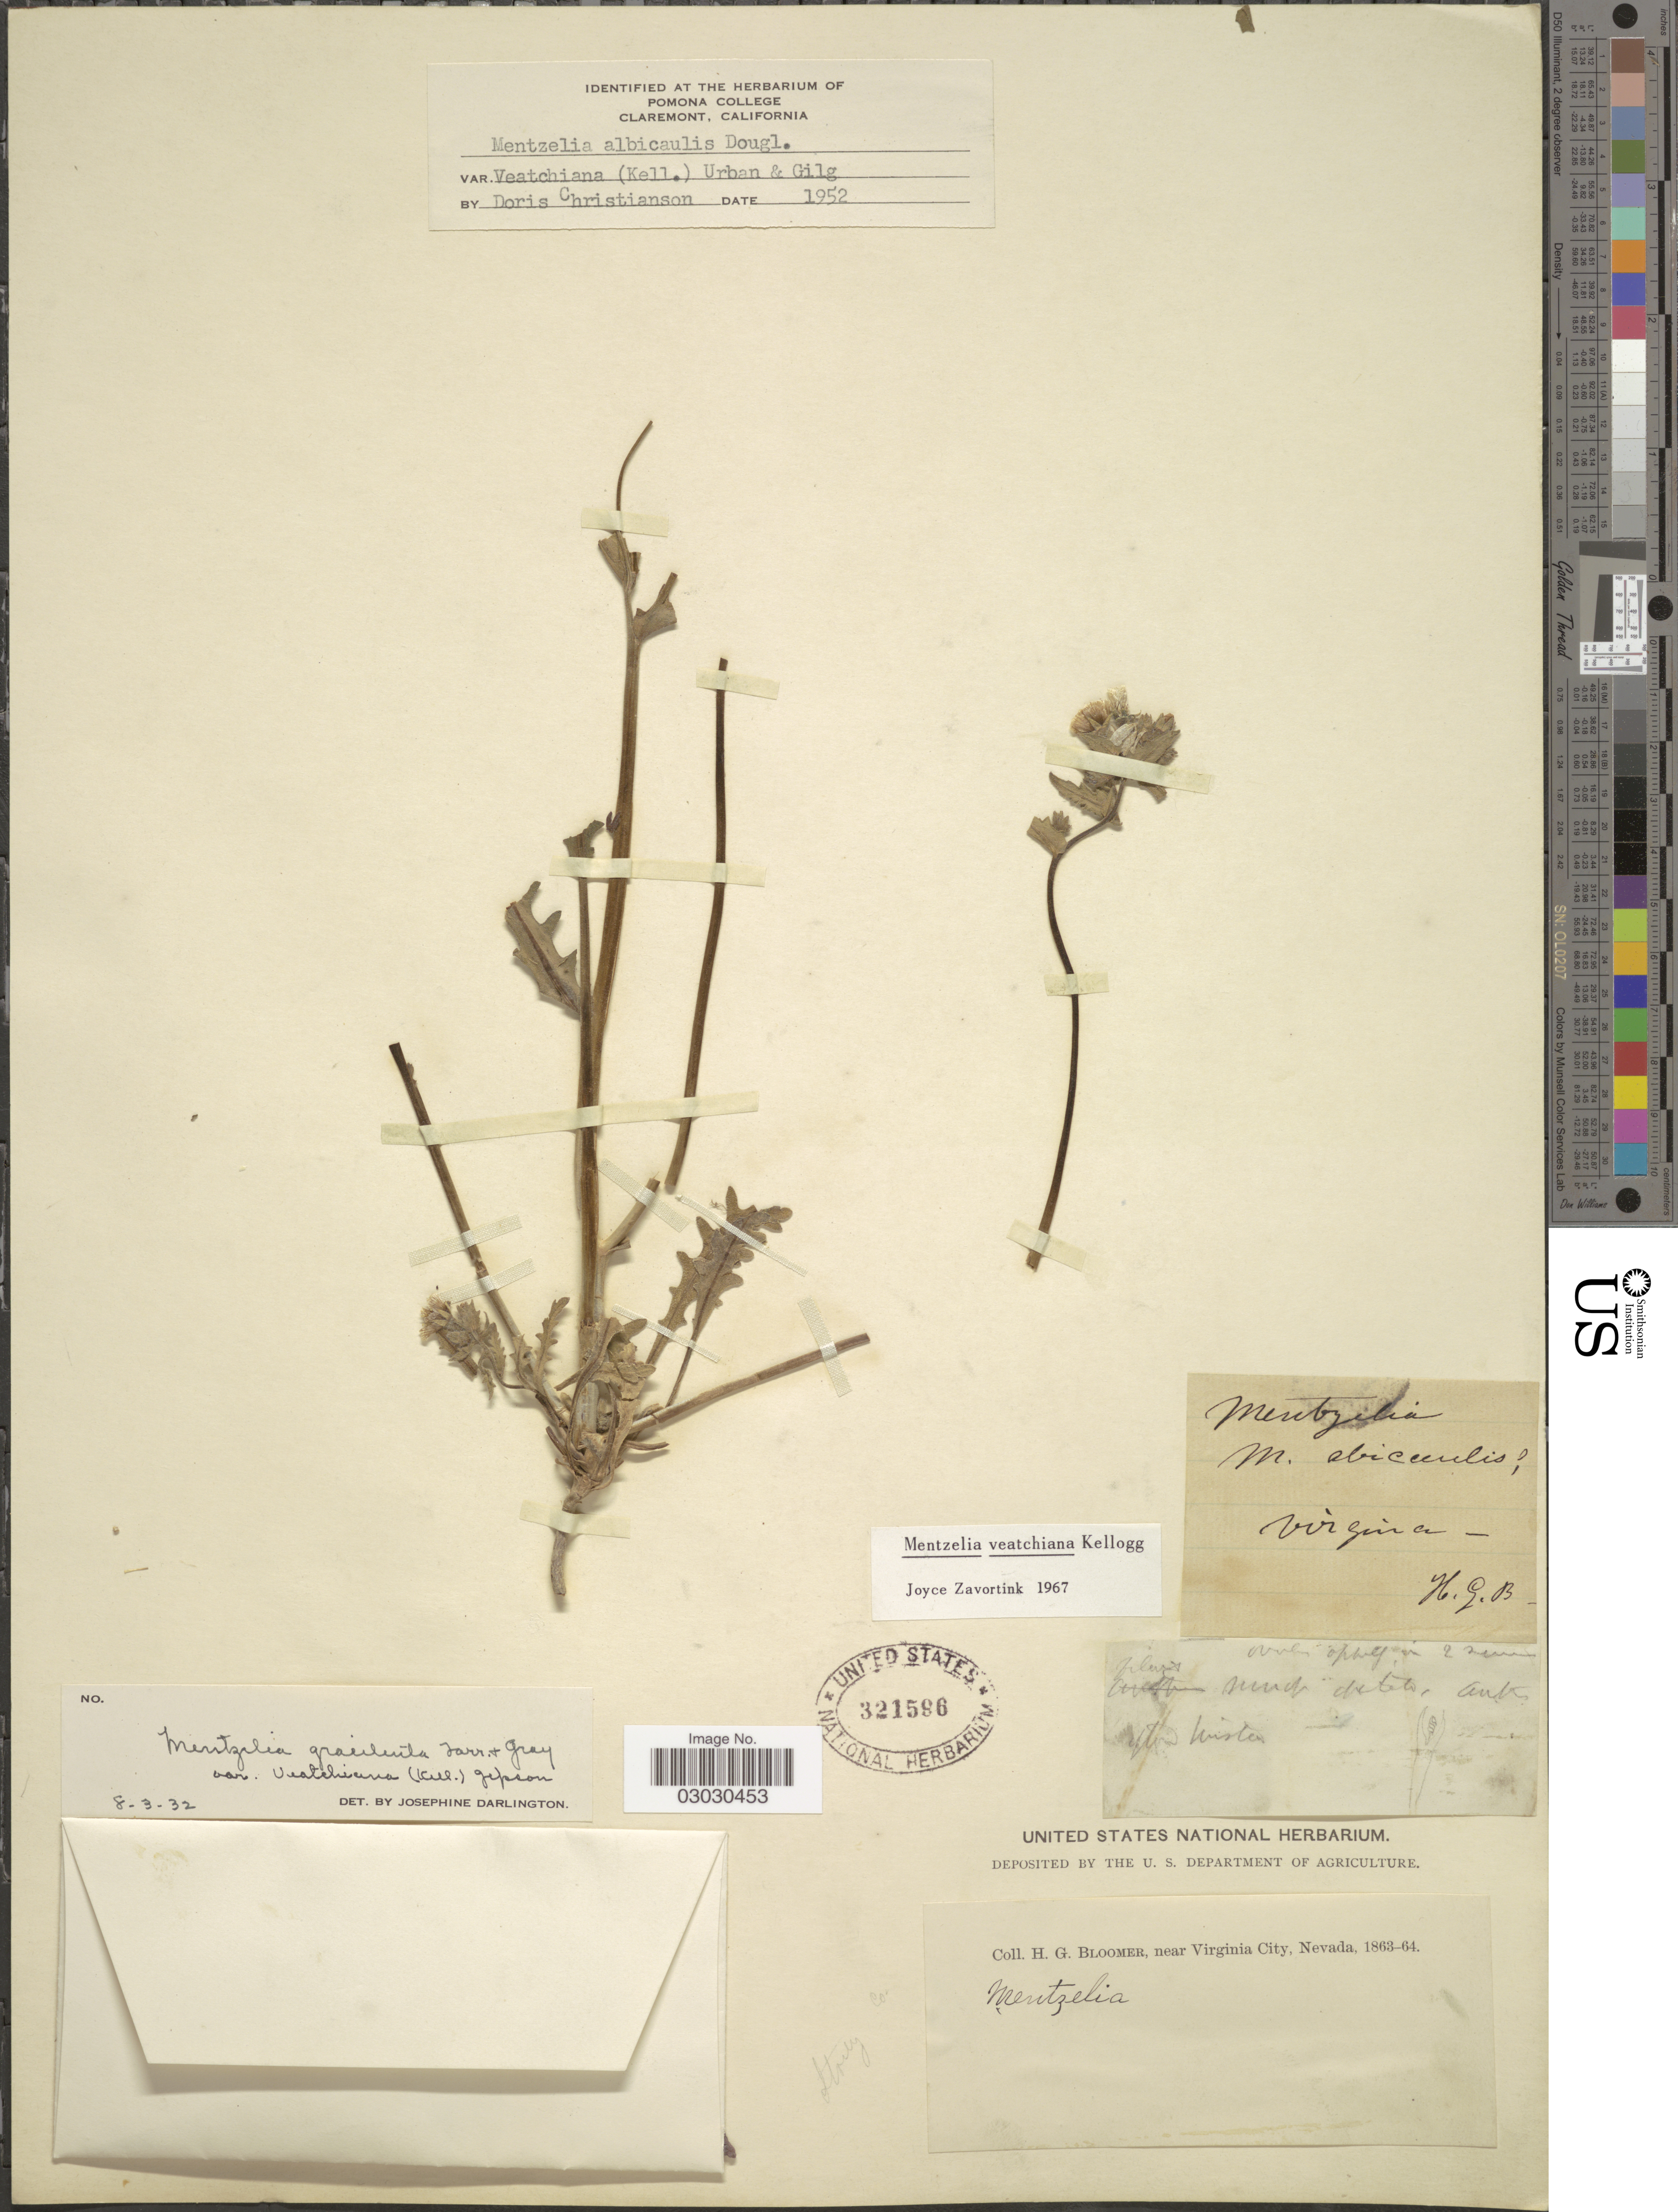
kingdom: Plantae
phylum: Tracheophyta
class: Magnoliopsida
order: Cornales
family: Loasaceae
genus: Mentzelia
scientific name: Mentzelia veatchiana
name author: Kellogg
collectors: H. Bloomer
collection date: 1863/1864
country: United States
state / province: Nevada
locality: Near Virginia City. Virginia.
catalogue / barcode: US 321596